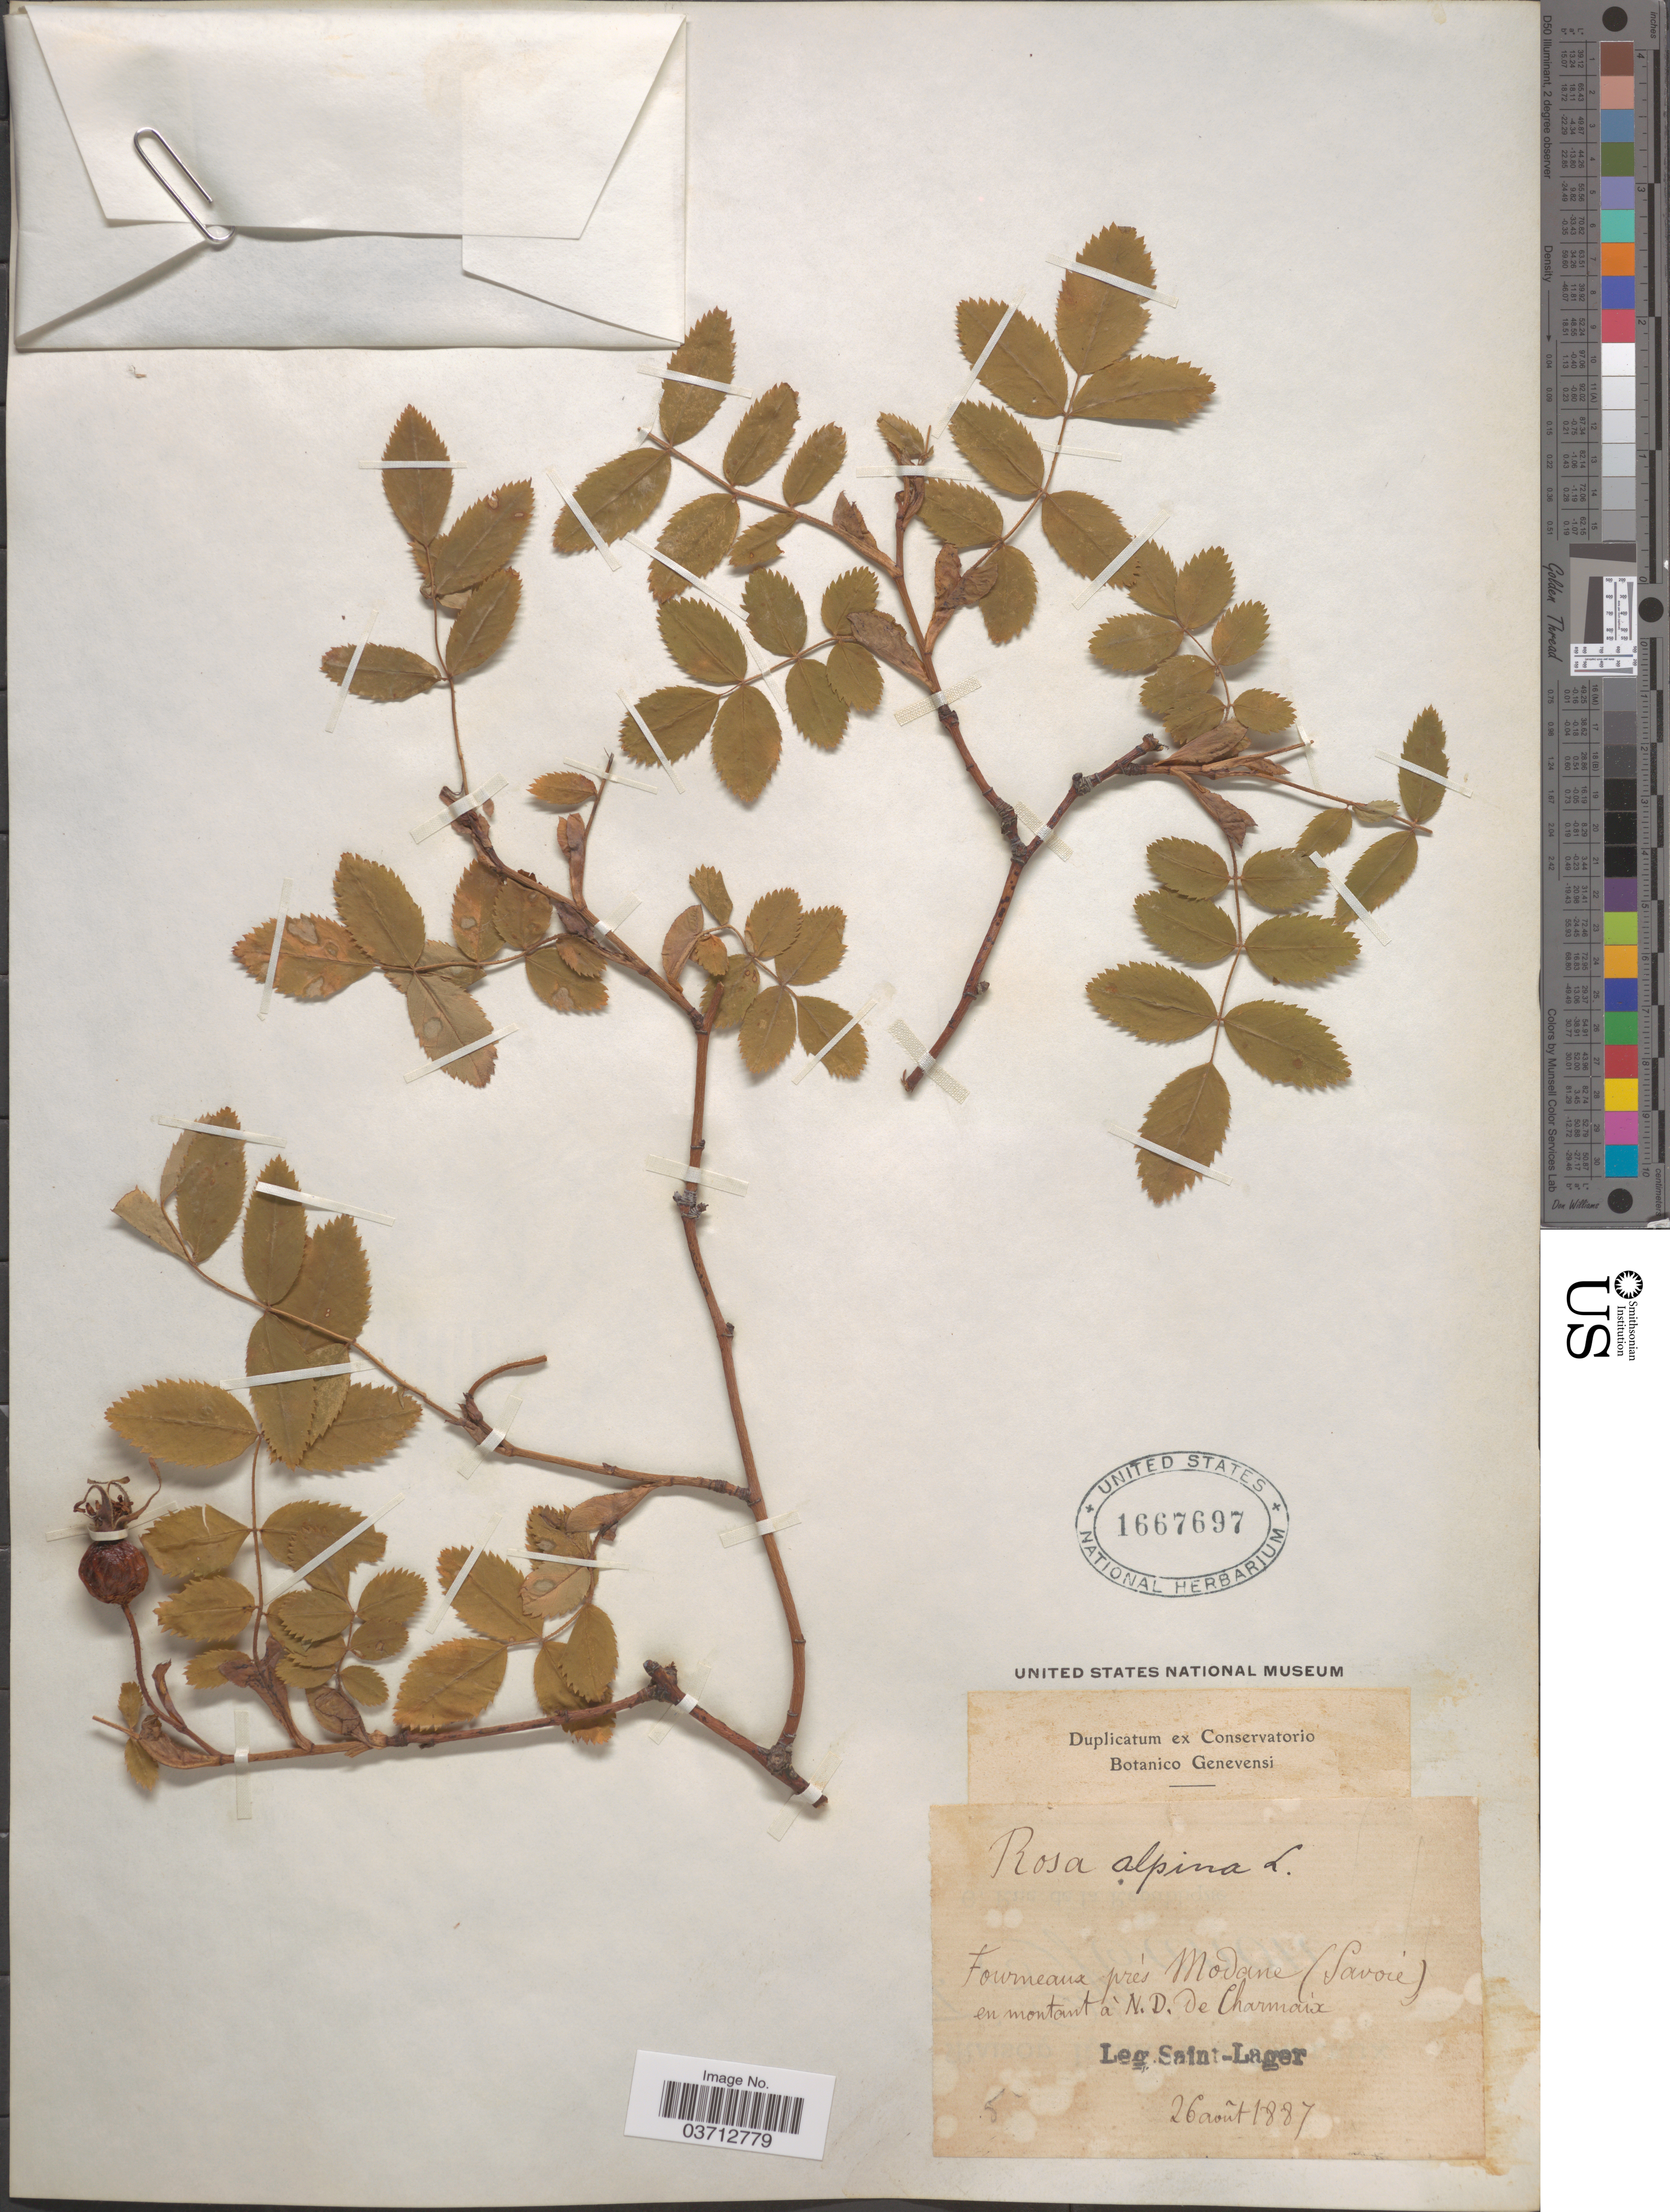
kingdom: Plantae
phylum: Tracheophyta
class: Magnoliopsida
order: Rosales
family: Rosaceae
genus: Rosa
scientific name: Rosa alpina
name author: L.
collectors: Saint-Lager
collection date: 1887-08-26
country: France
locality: Fourneaux près Modane (Savoie) en montant á N.D. de Charmaix.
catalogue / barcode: US 1667697